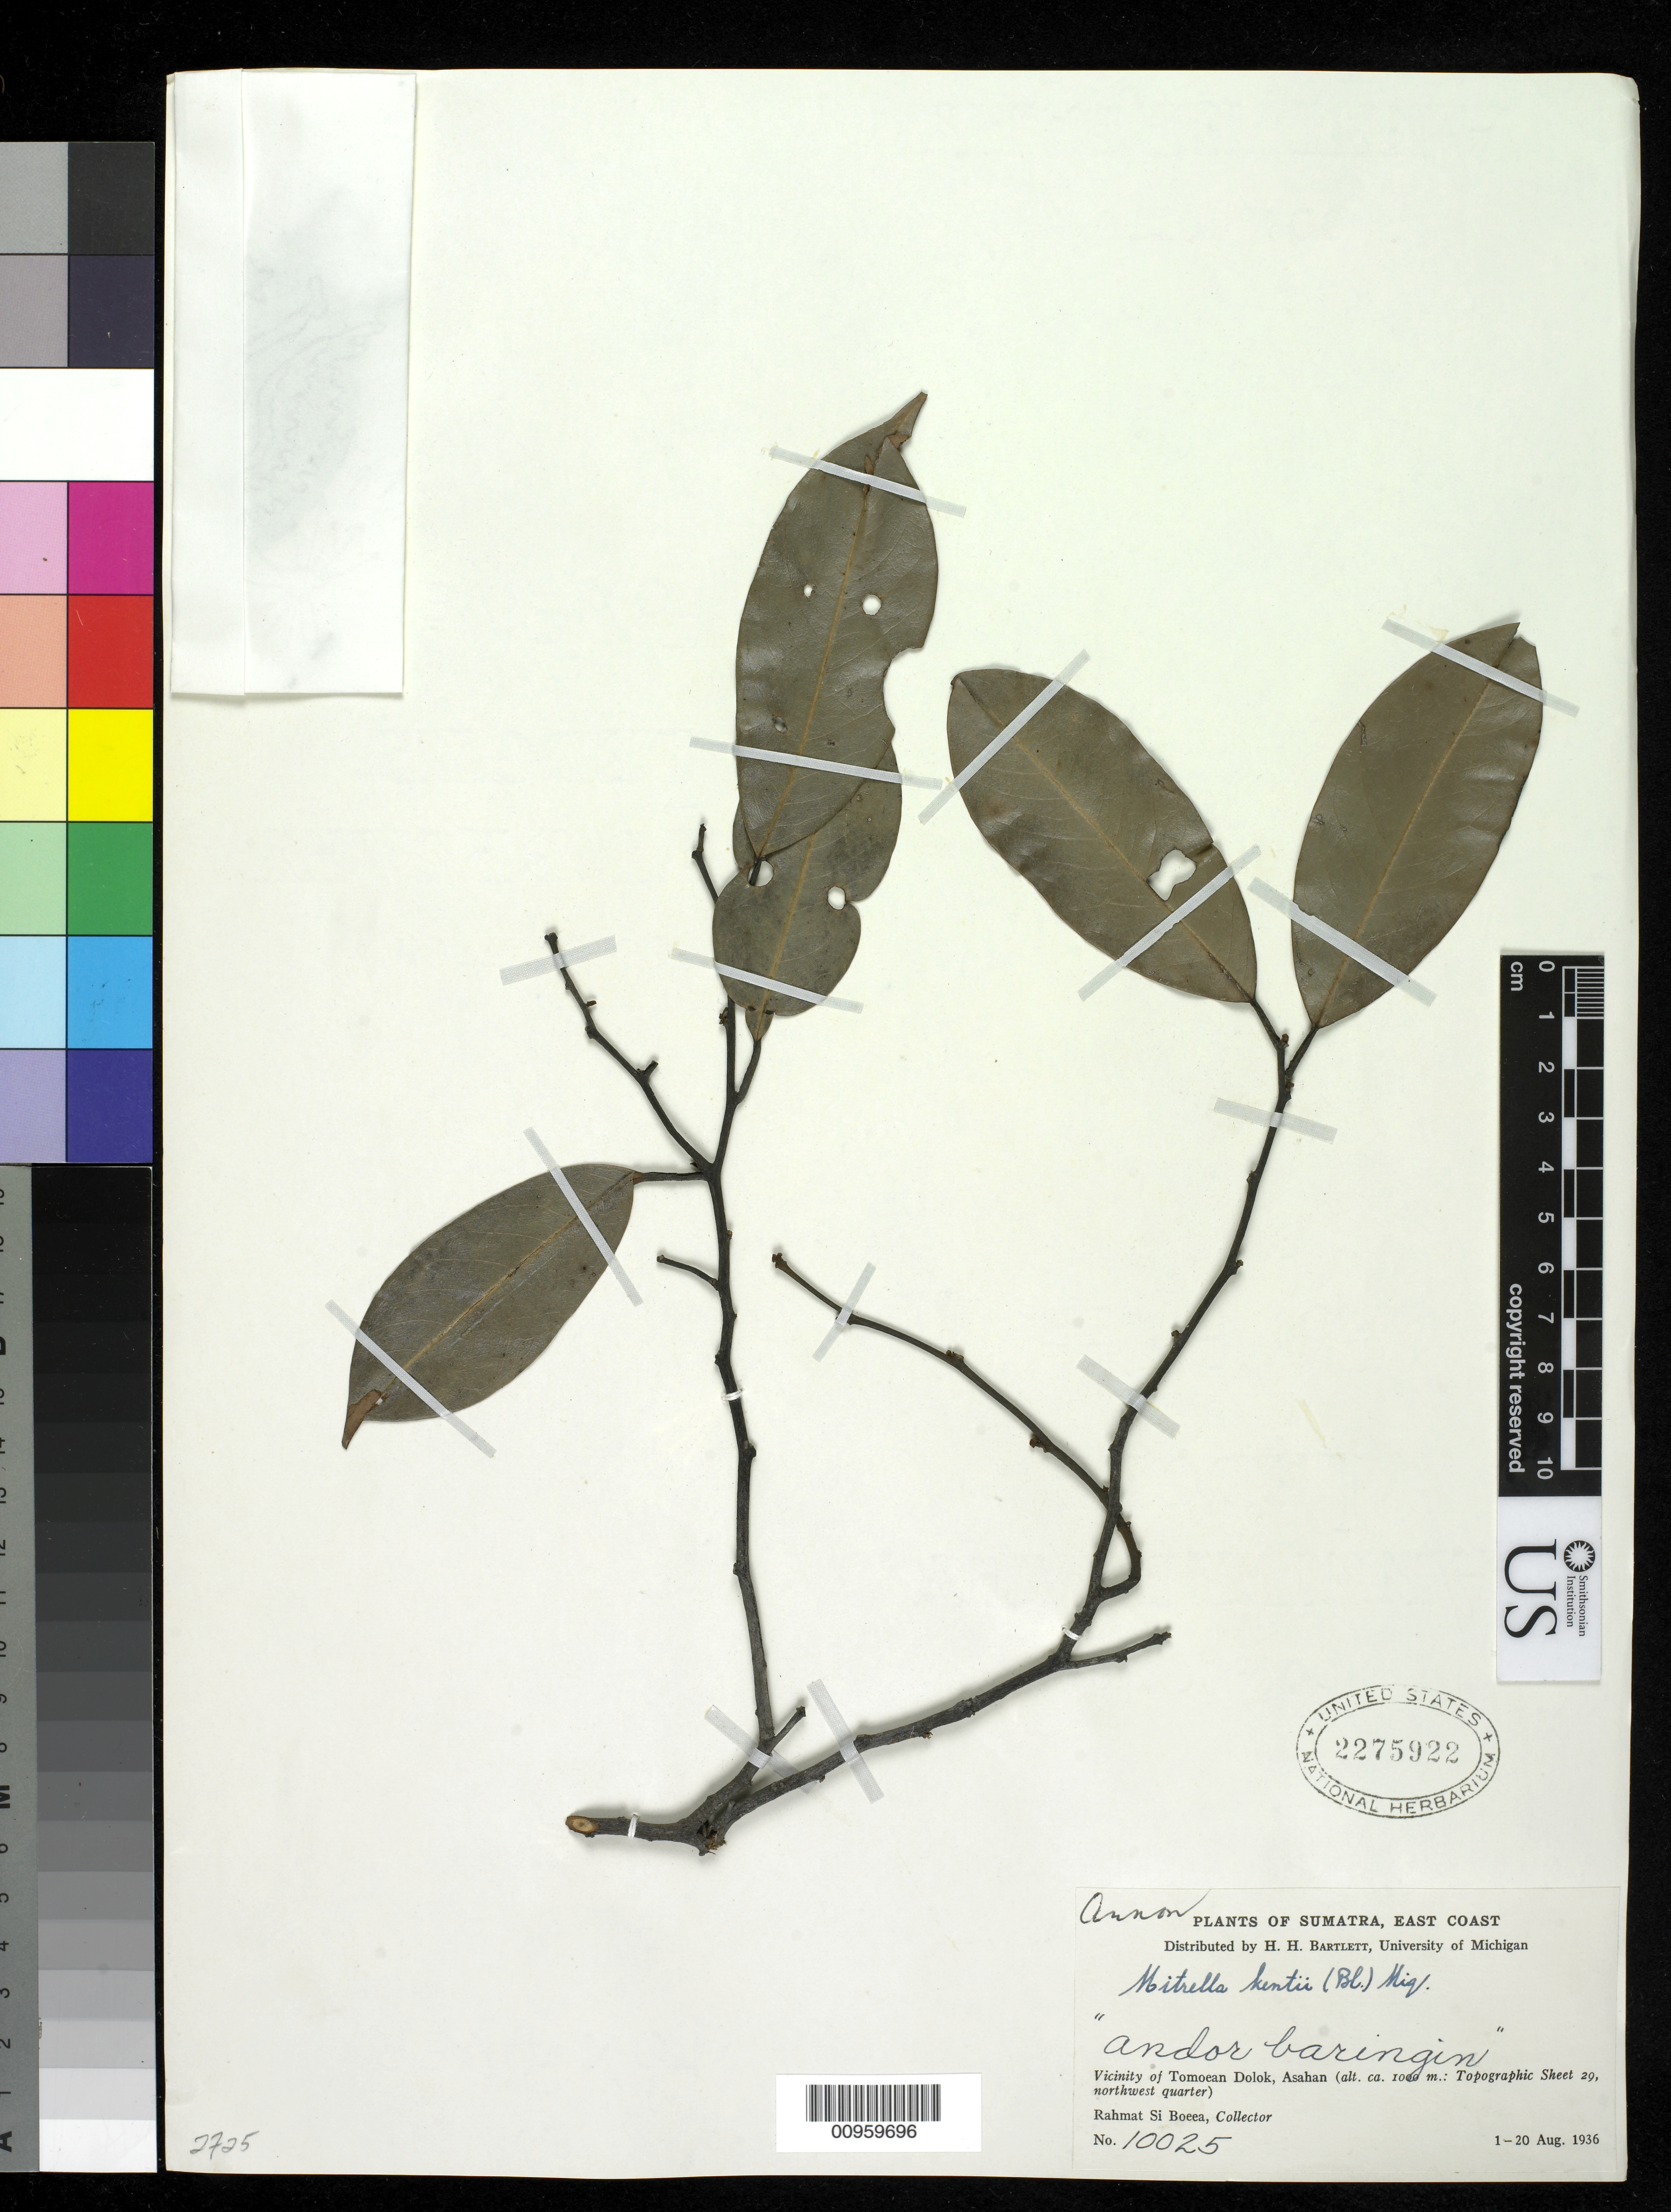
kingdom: Plantae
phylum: Tracheophyta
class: Magnoliopsida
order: Magnoliales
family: Annonaceae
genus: Mitrella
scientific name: Mitrella kentii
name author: Miq.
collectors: Rahmat Si Boeea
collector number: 10025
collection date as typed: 01 Aug 1936 to 20 Aug 1936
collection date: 1936-08-01/1936-08-20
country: Indonesia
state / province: Sumatra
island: Sumatra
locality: vicinity of Tomoean Dolok, Asahan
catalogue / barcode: US 2275922